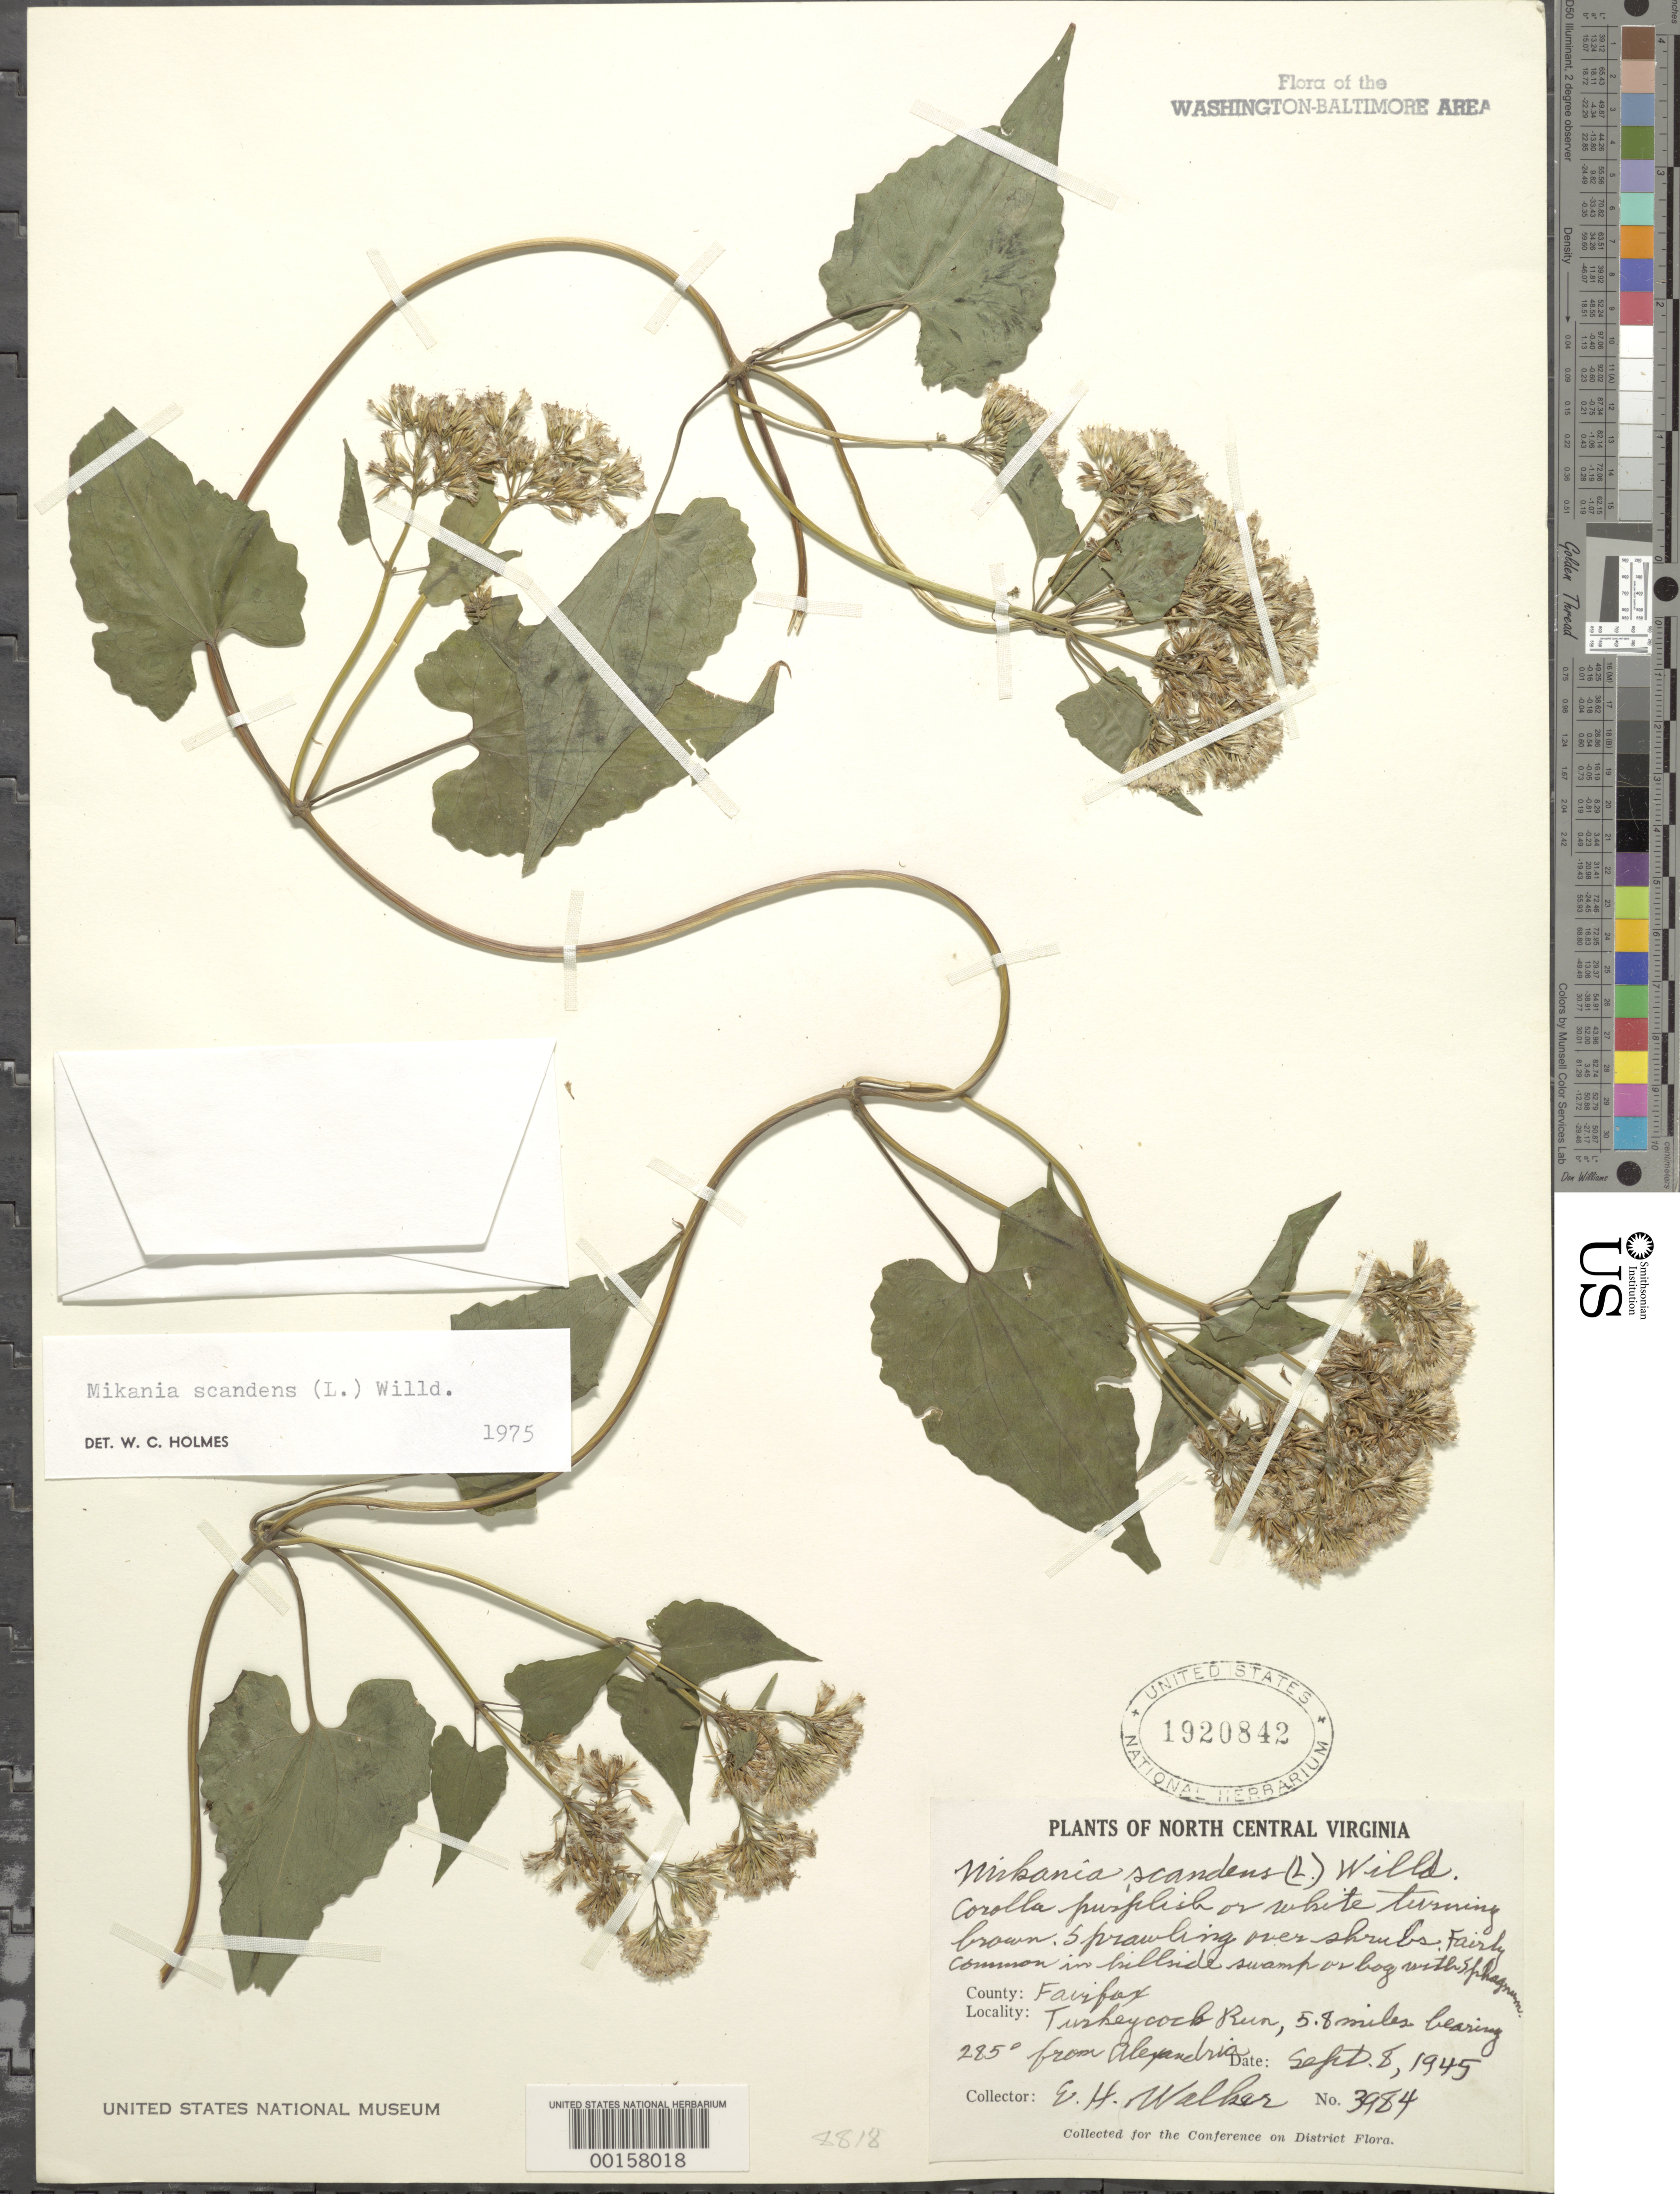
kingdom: Plantae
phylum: Tracheophyta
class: Magnoliopsida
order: Asterales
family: Asteraceae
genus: Mikania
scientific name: Mikania scandens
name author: (L.) Willd.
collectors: E. H. Walker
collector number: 3984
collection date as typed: Sep 1945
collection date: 1945-09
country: United States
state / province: Virginia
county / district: Fairfax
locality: Turkeycock Run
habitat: Hillside swamp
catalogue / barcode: US 1920842